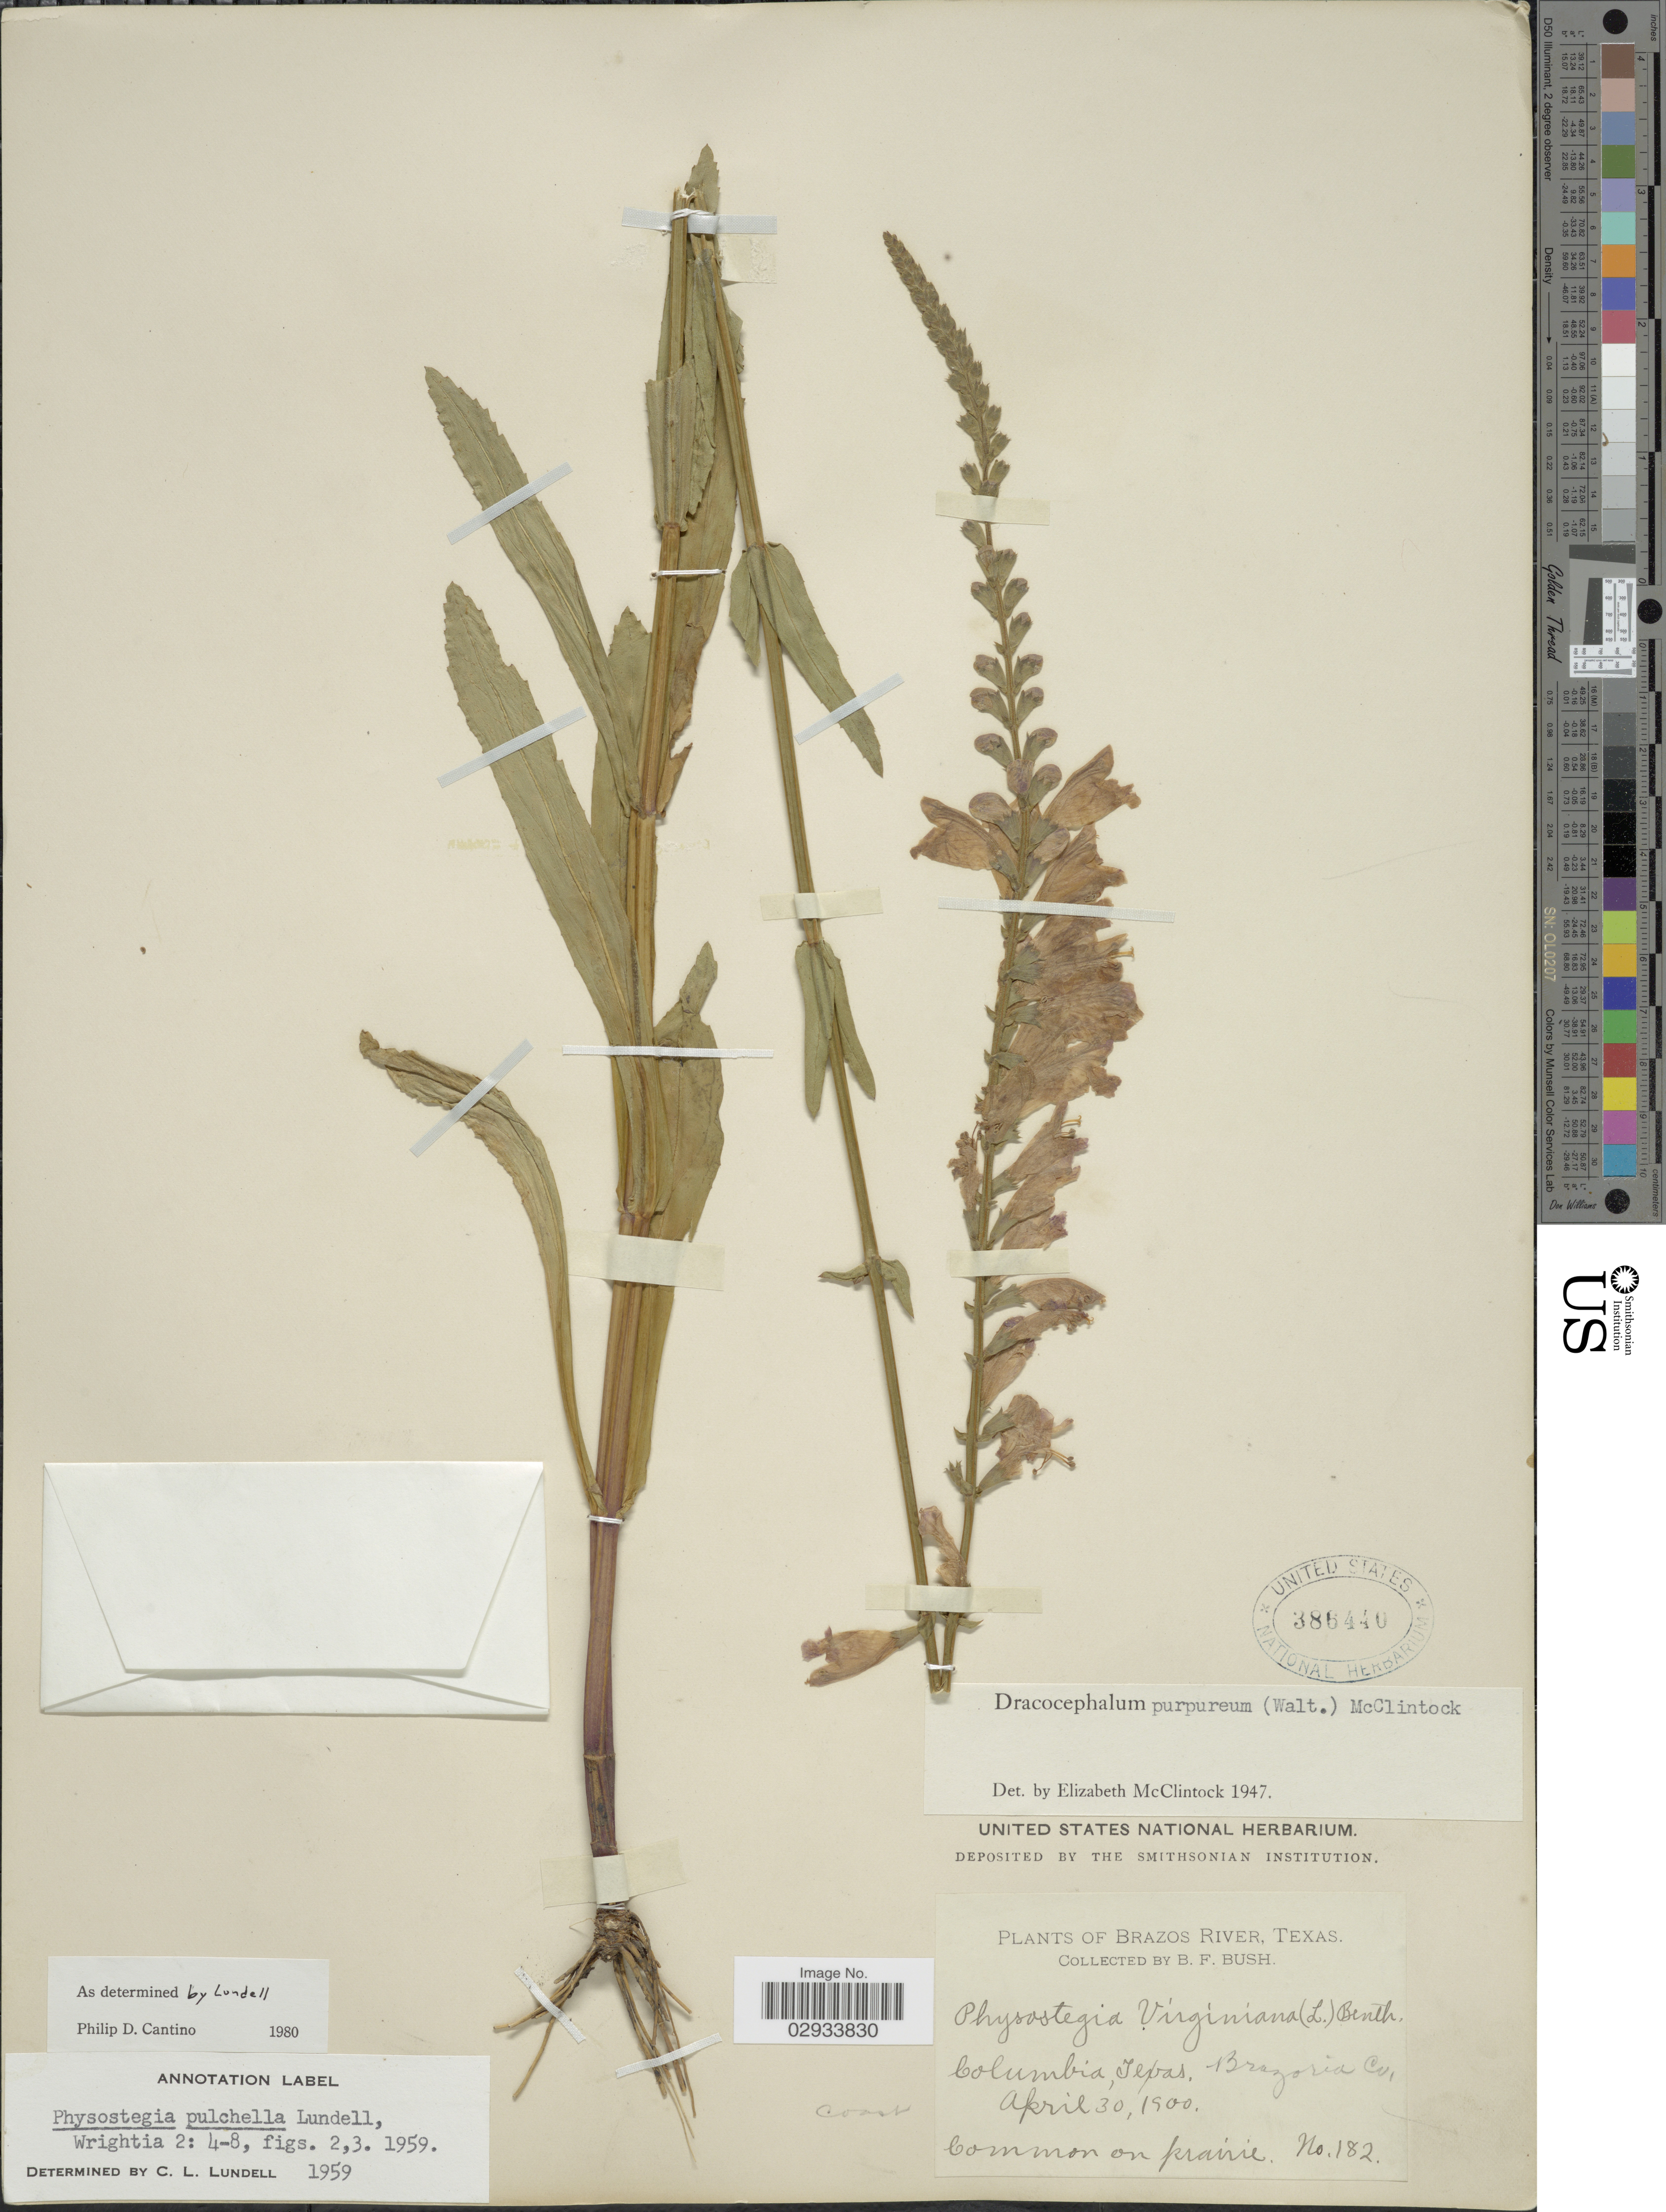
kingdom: Plantae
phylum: Tracheophyta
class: Magnoliopsida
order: Lamiales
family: Lamiaceae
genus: Physostegia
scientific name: Physostegia pulchella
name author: Lundell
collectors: B. F. Bush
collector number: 182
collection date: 1900-04-30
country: United States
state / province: Texas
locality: Brazos River, Texas, Columbia, Brazoria Co.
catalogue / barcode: US 386440